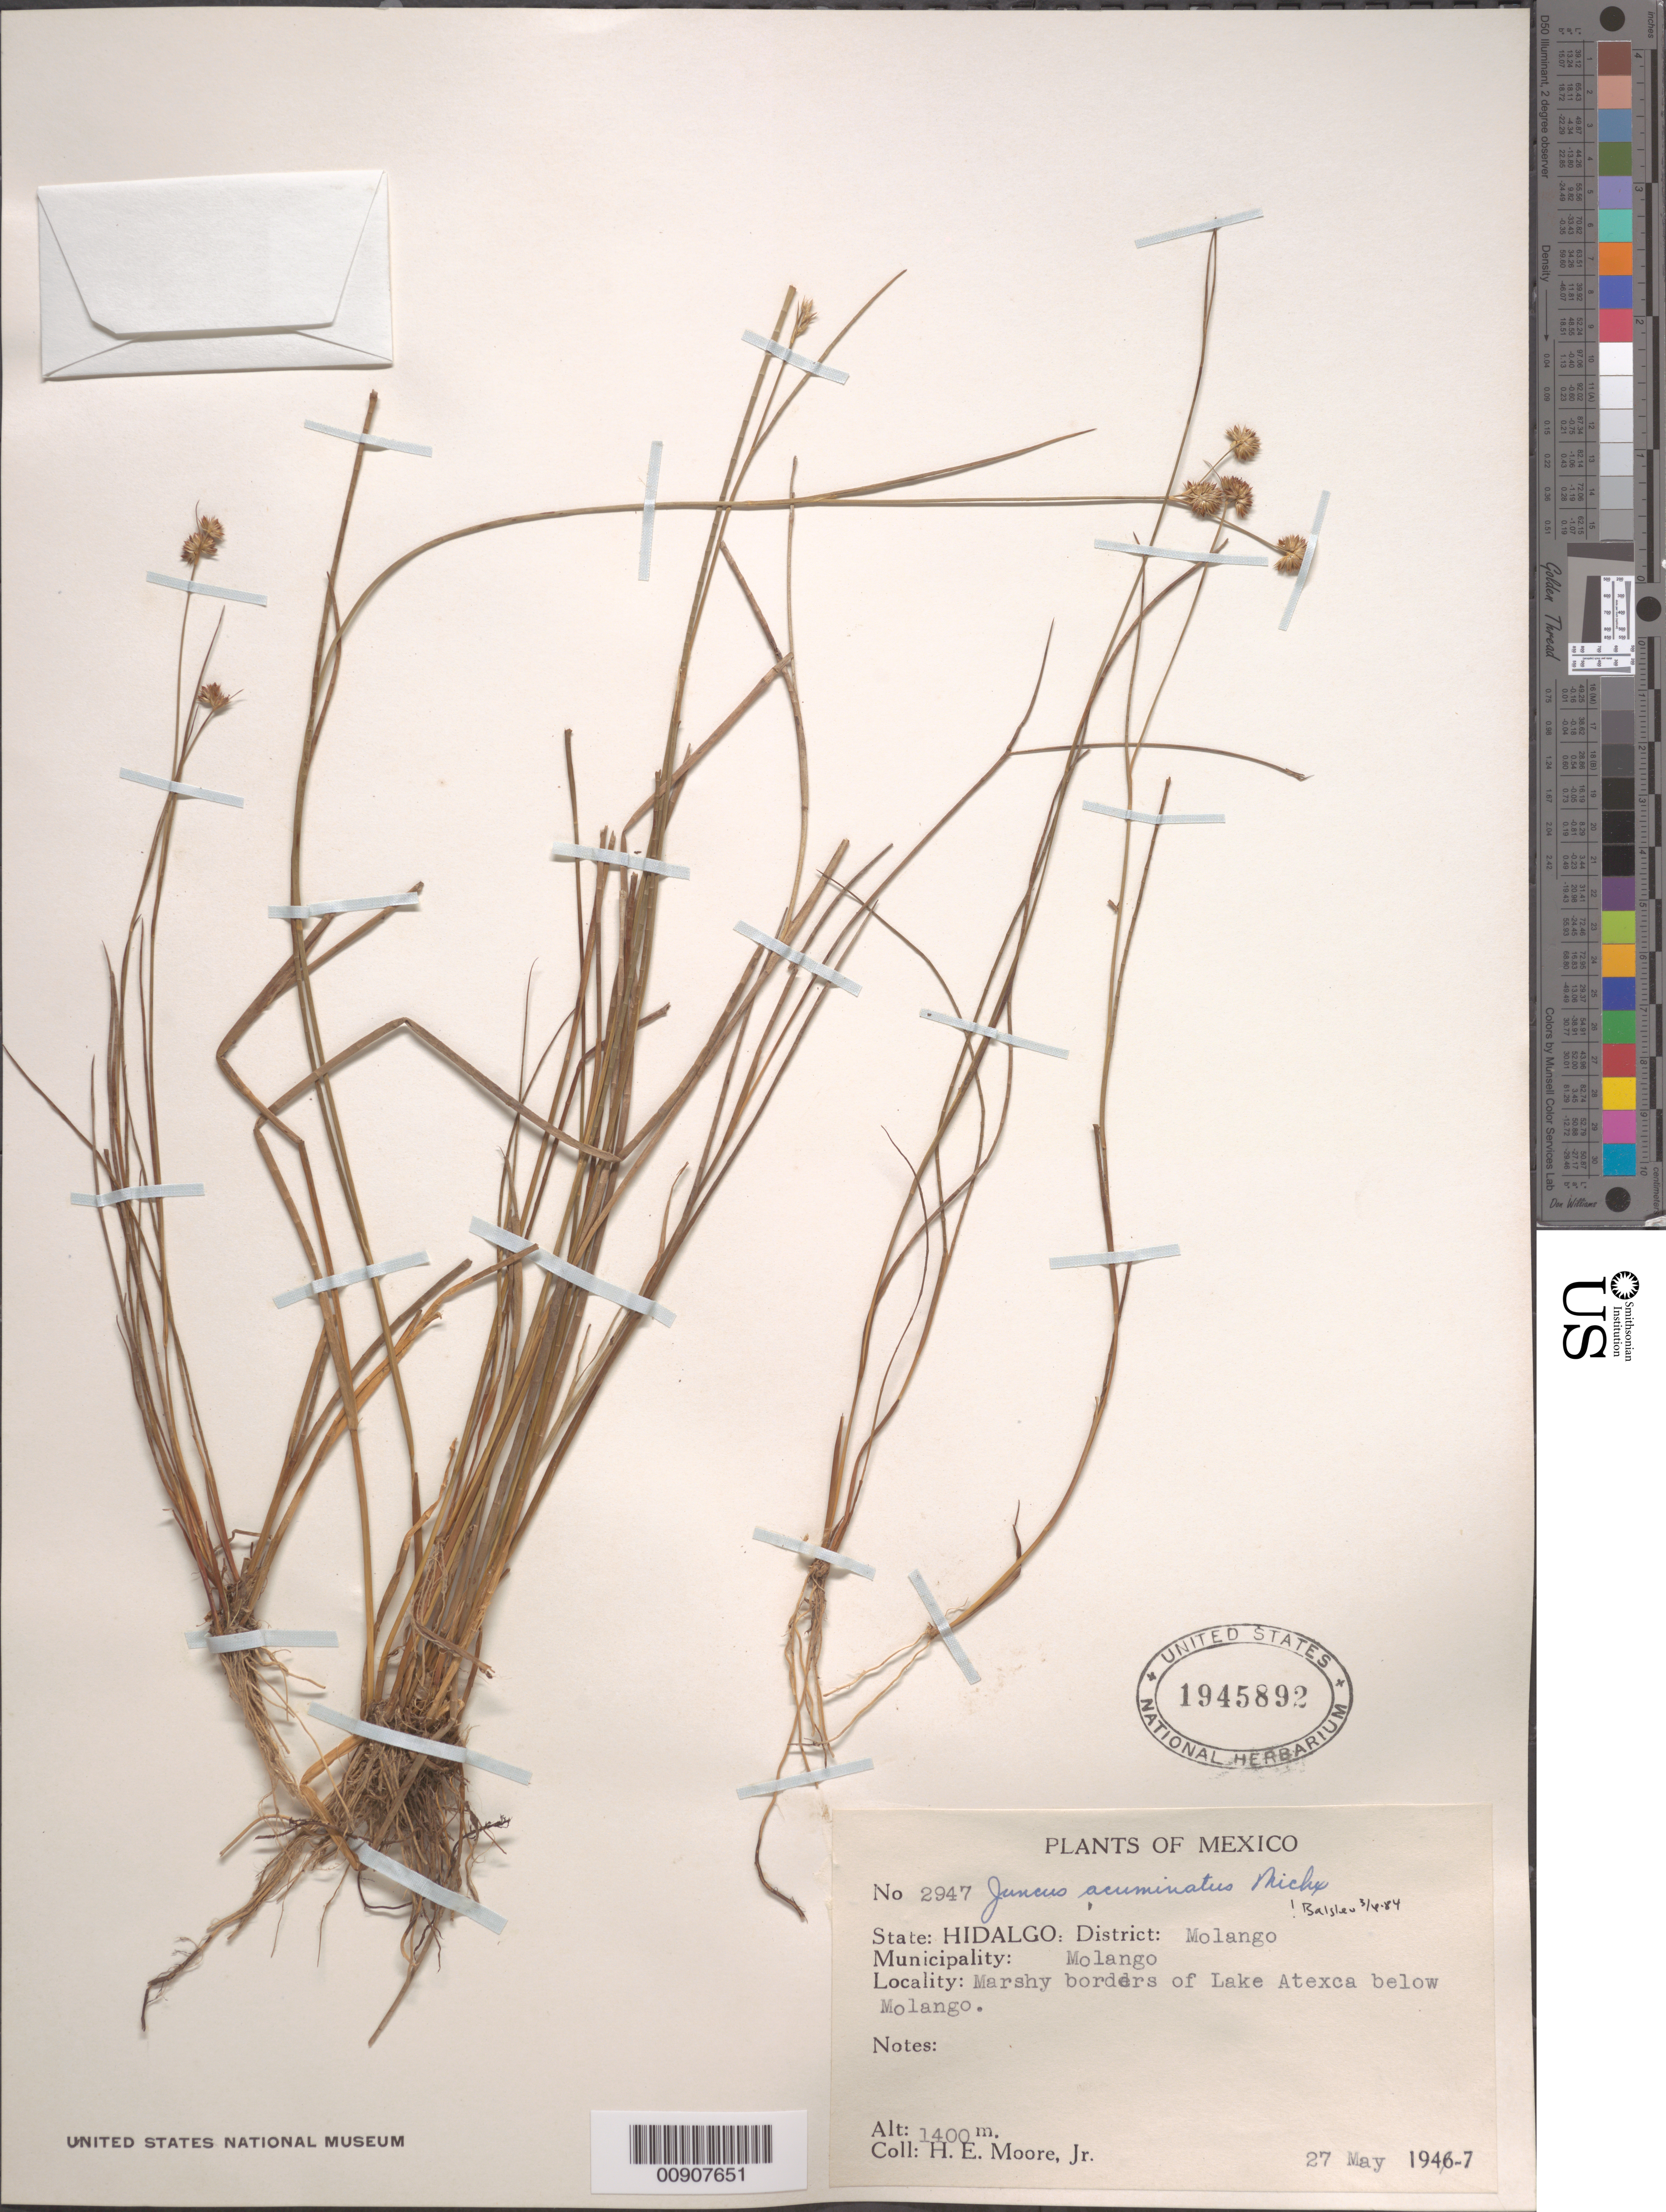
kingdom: Plantae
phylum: Tracheophyta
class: Liliopsida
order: Poales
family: Juncaceae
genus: Juncus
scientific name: Juncus acuminatus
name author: Michx.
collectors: H. E. Moore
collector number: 2947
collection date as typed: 27 May 1947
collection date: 1947-05-27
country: Mexico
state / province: Hidalgo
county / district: Molango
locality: State Hidalgo, District Molango, Municipality Molango: Borders of Lake Atexca below Molango.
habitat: Marshy borders of Lake.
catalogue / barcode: US 1945892